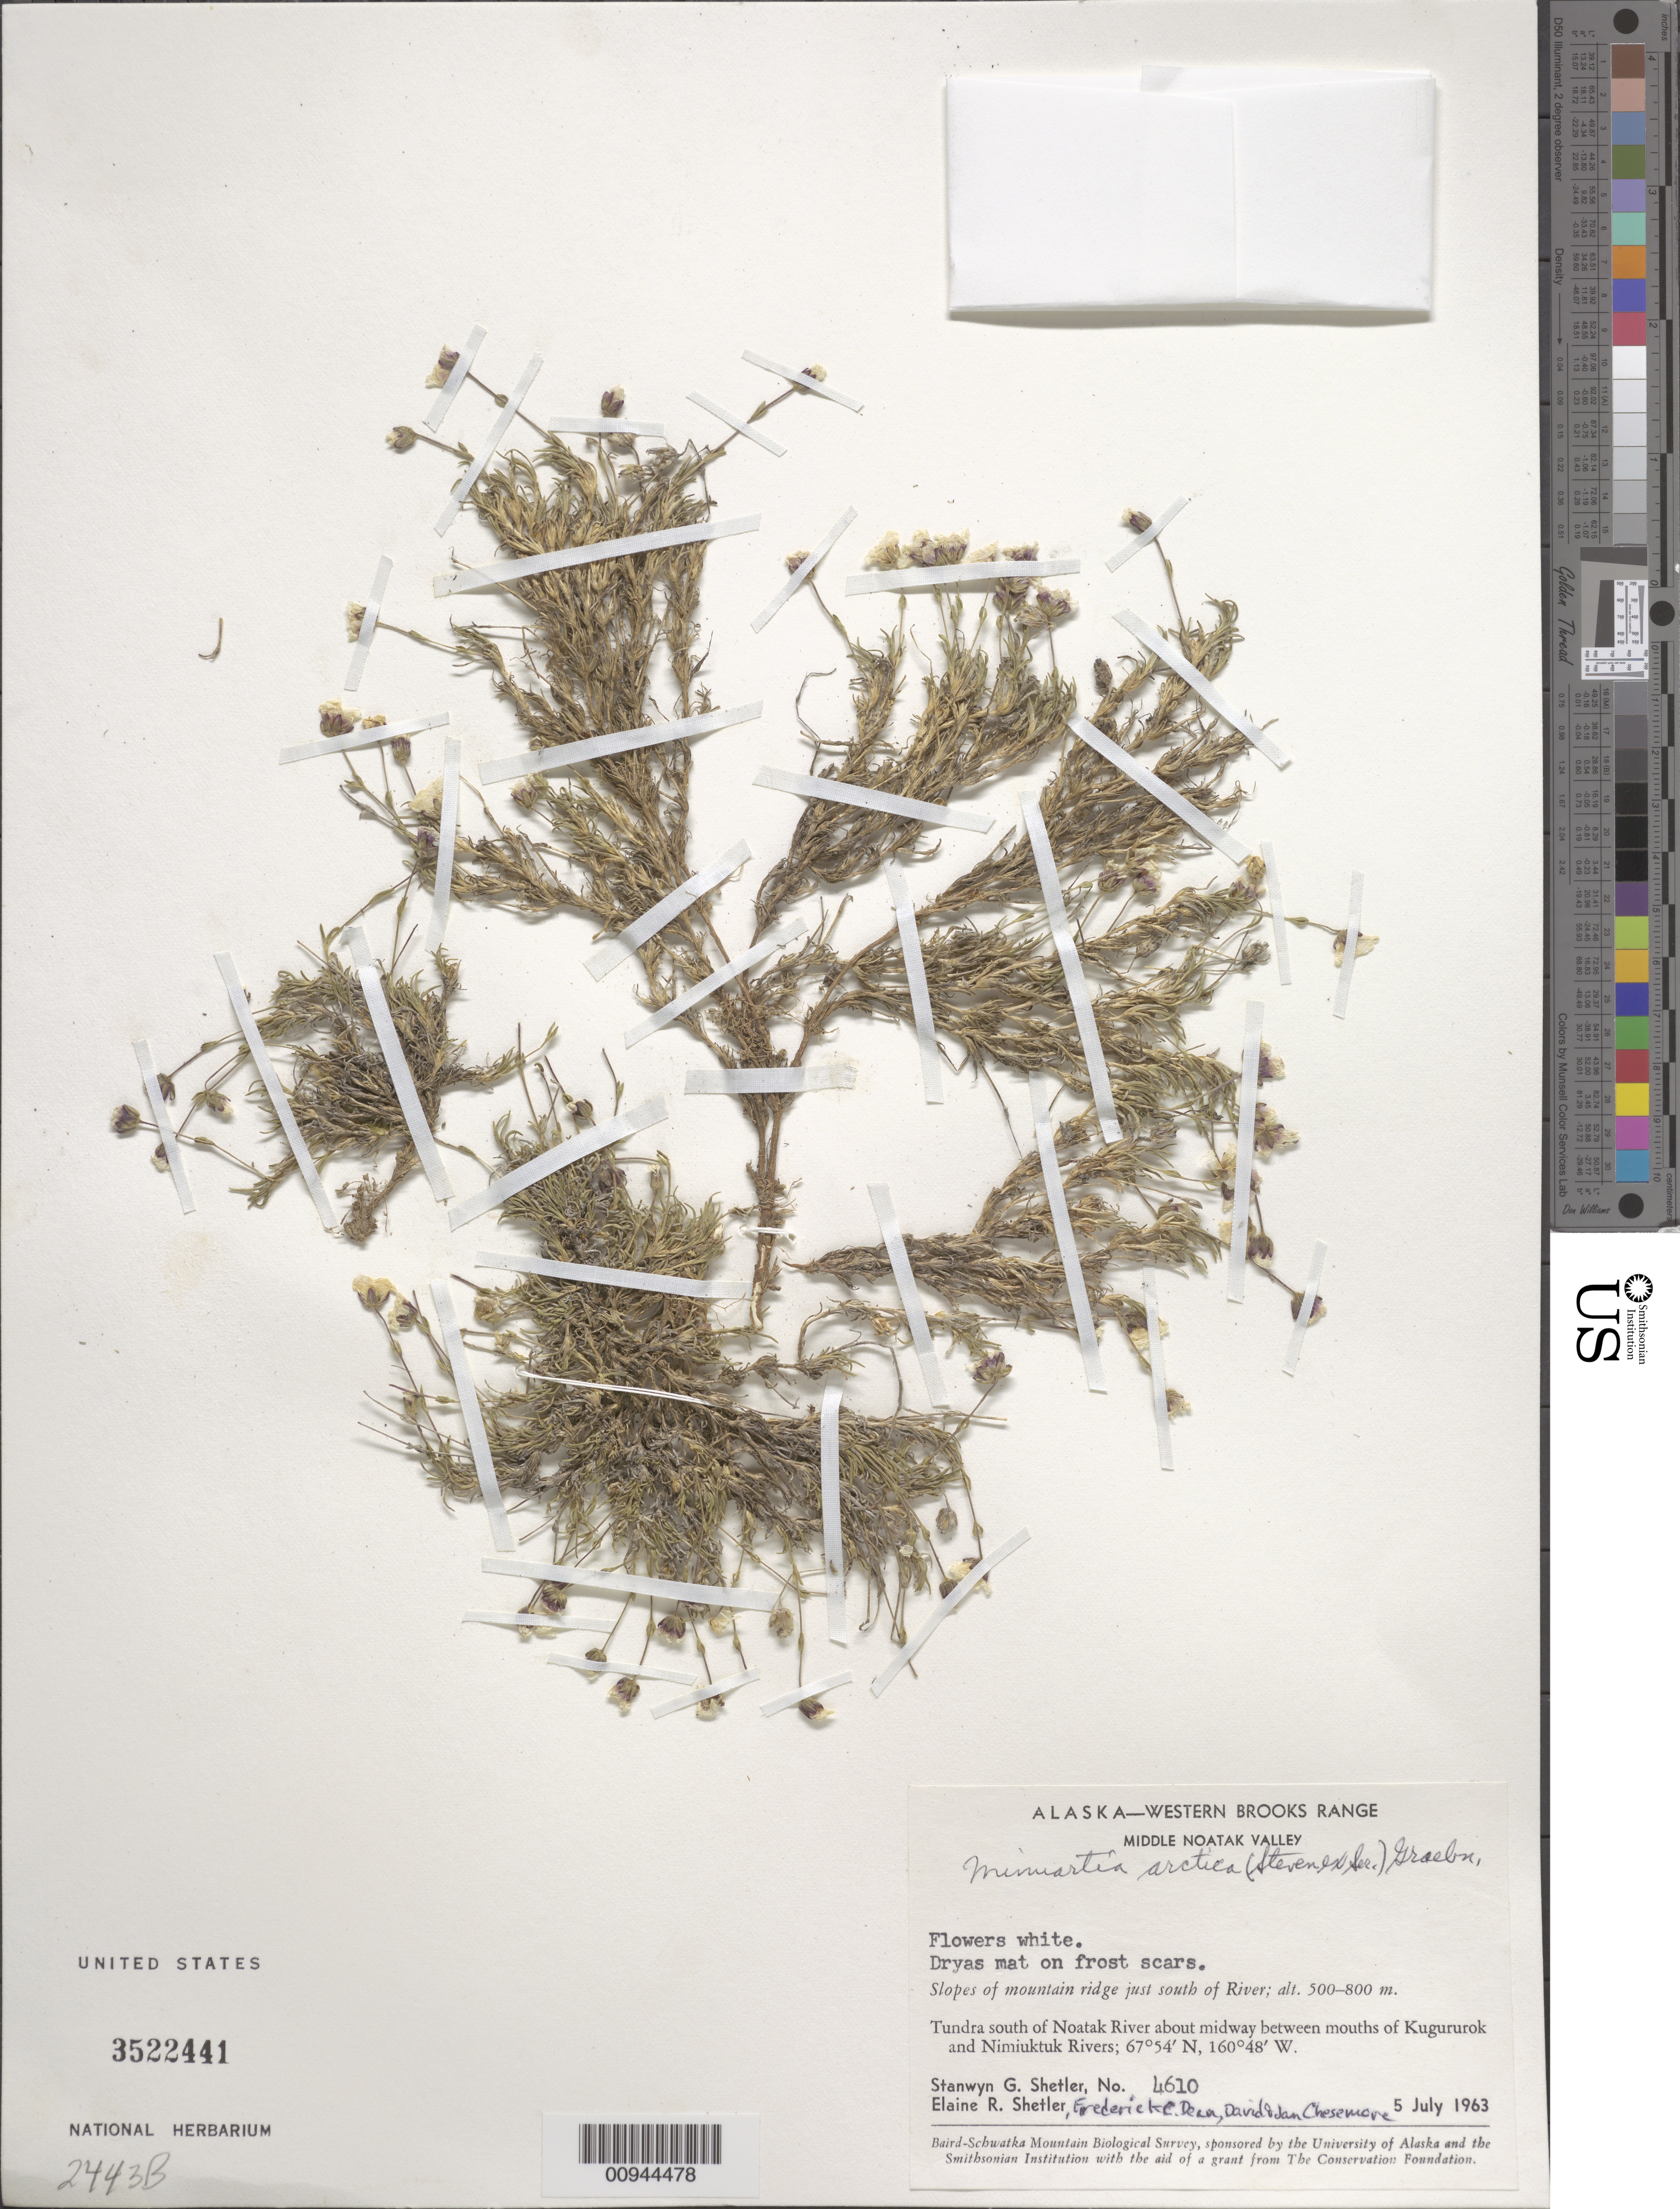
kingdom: Plantae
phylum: Tracheophyta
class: Magnoliopsida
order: Caryophyllales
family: Caryophyllaceae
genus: Cherleria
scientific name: Cherleria arctica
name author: (Steven ex Ser.) A.J. Moore & Dillenb.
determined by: Strong, M. T., (US), Smithsonian Institution - National Museum of Natural History (UNITED STATES)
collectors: S. Shetler, E. R. Shetler, F. C. Dean, D. Chesemore & J. Chesemore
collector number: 4610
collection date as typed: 05 Jul 1963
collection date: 1963-07-05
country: United States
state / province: Alaska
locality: S of Noatak River about midway between mouths of Kugururok and Nimiuktuk Rivers. Western Brooks Range, Middle Noatak Valley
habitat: Tundra. Slopes of mountain ridge just south of River. Dryas mat on frost scars.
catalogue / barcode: US 3522441